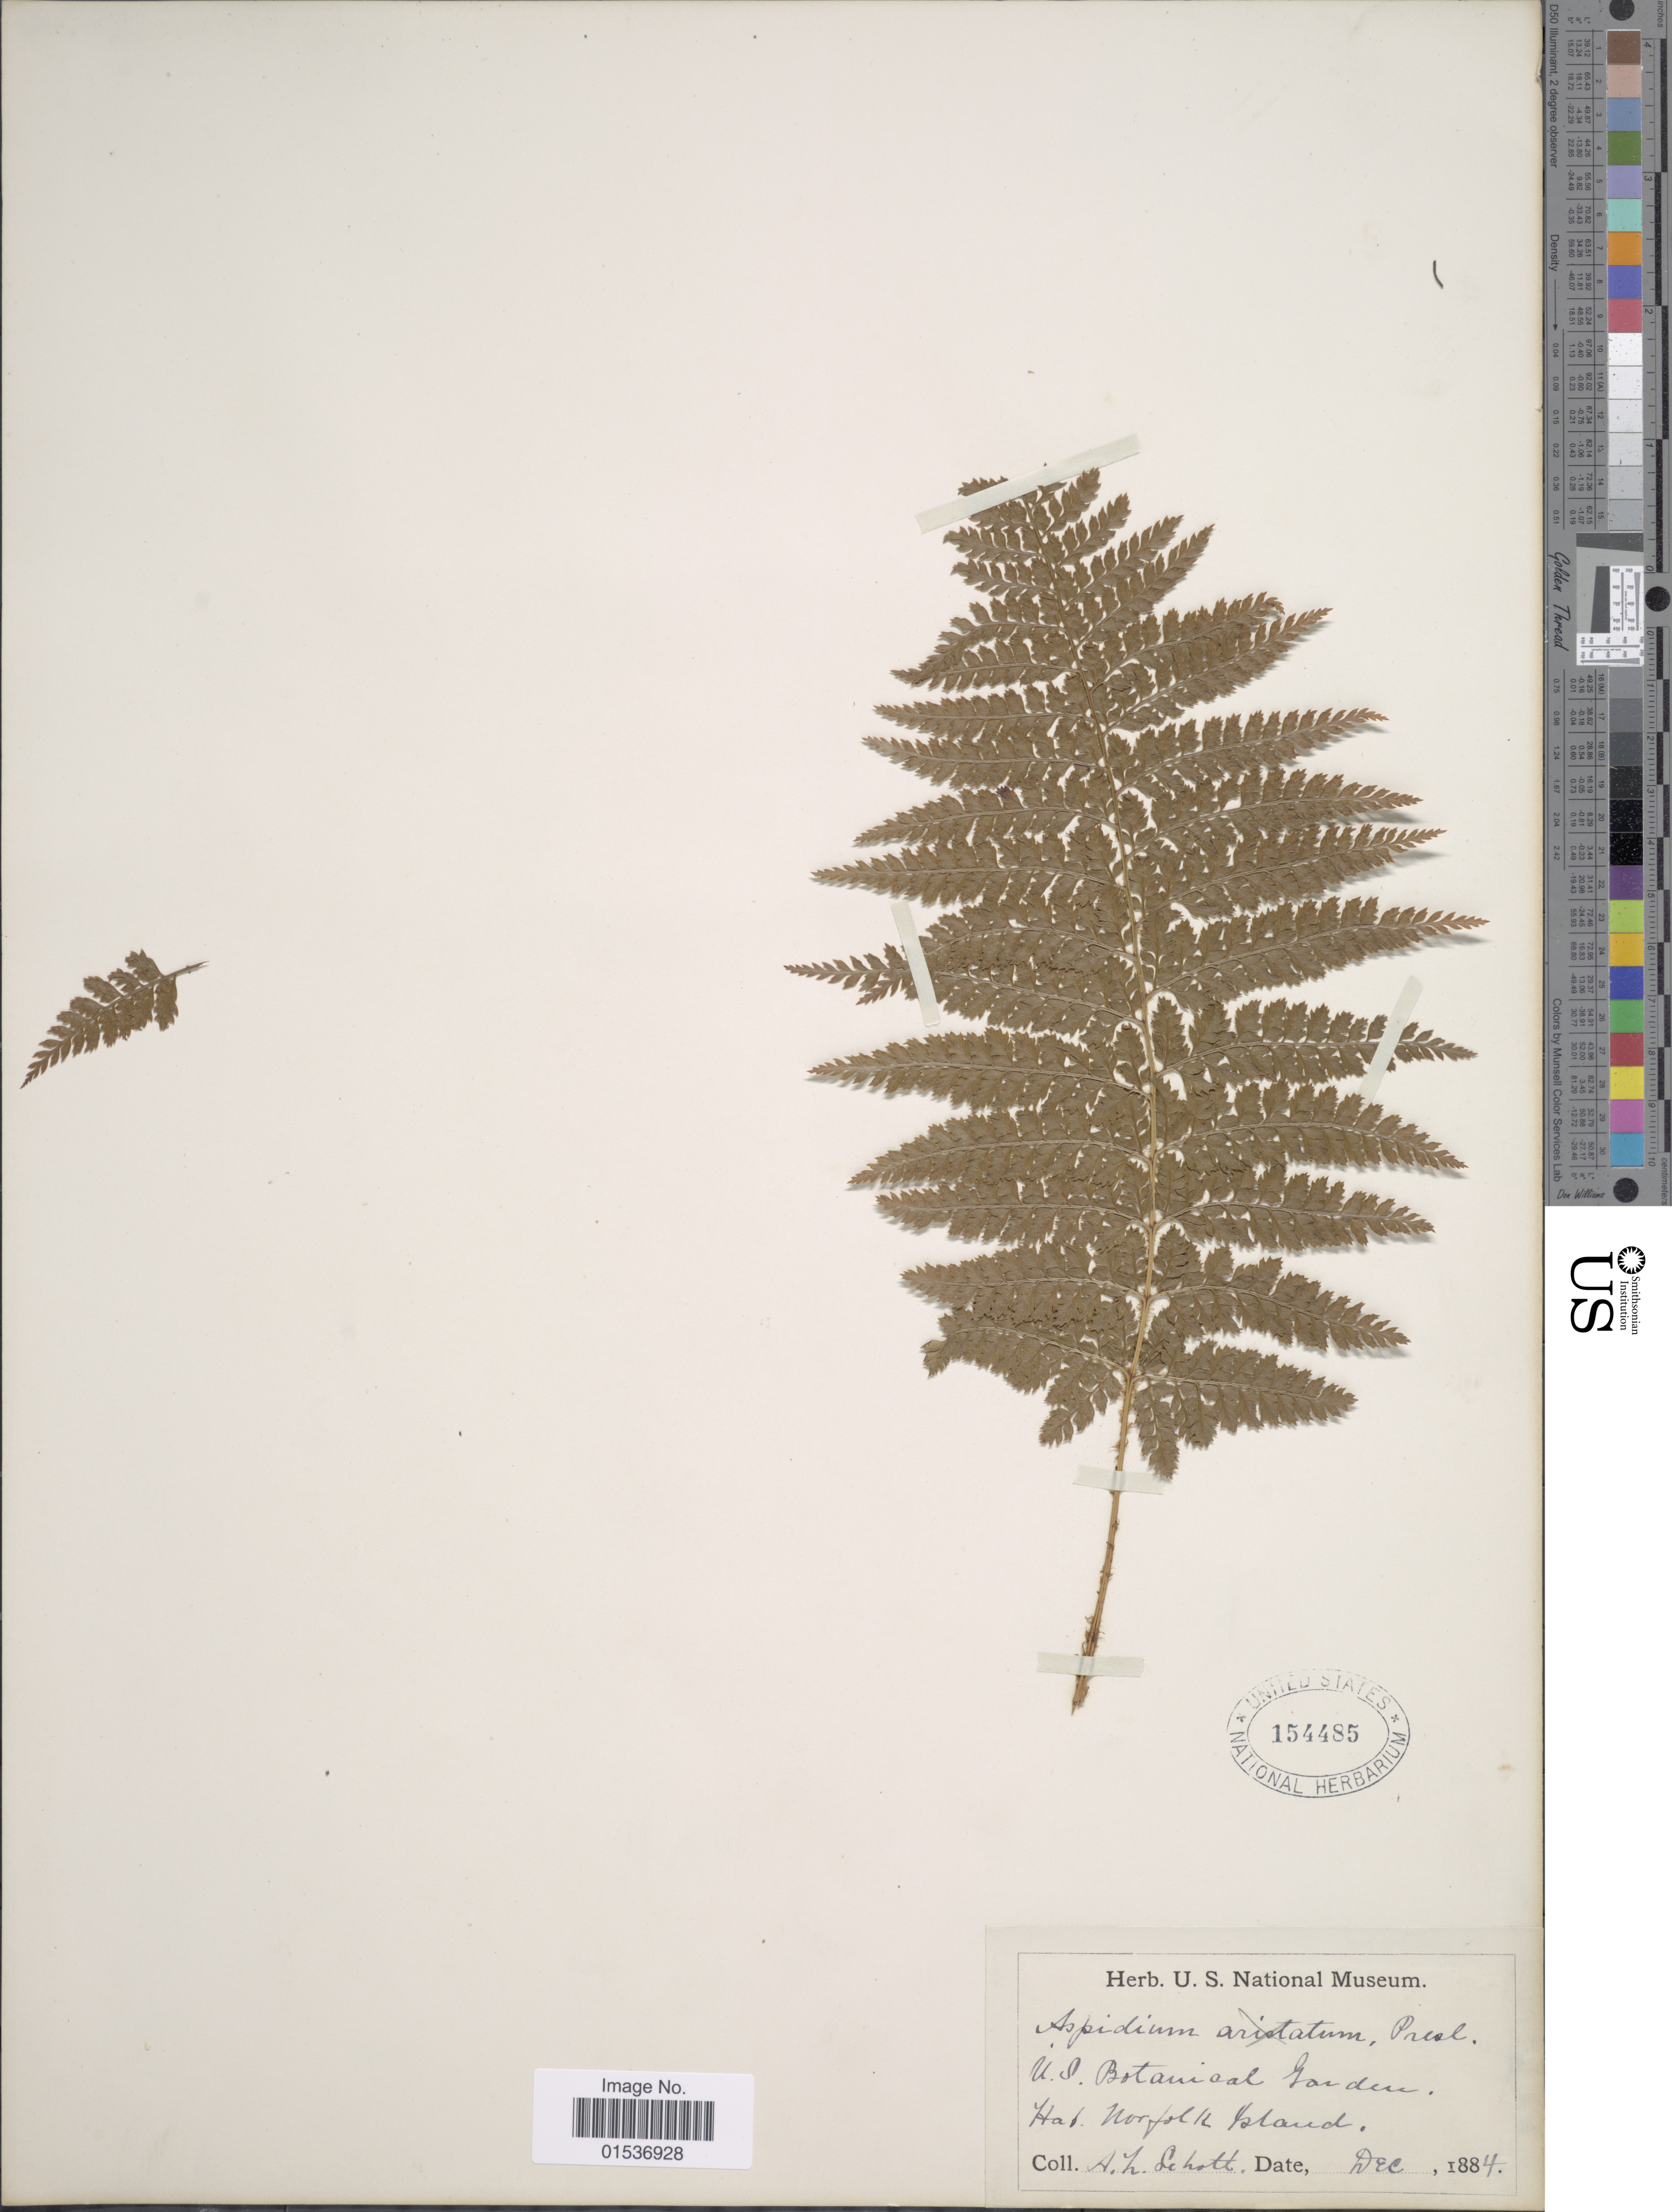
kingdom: Plantae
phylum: Tracheophyta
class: Polypodiopsida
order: Polypodiales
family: Thelypteridaceae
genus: Thelypteris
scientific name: Thelypteris sp.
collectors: A. L. Schott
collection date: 1884-12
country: United States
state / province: District of Columbia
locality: U.S. Botanical Garden.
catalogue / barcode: US 154485